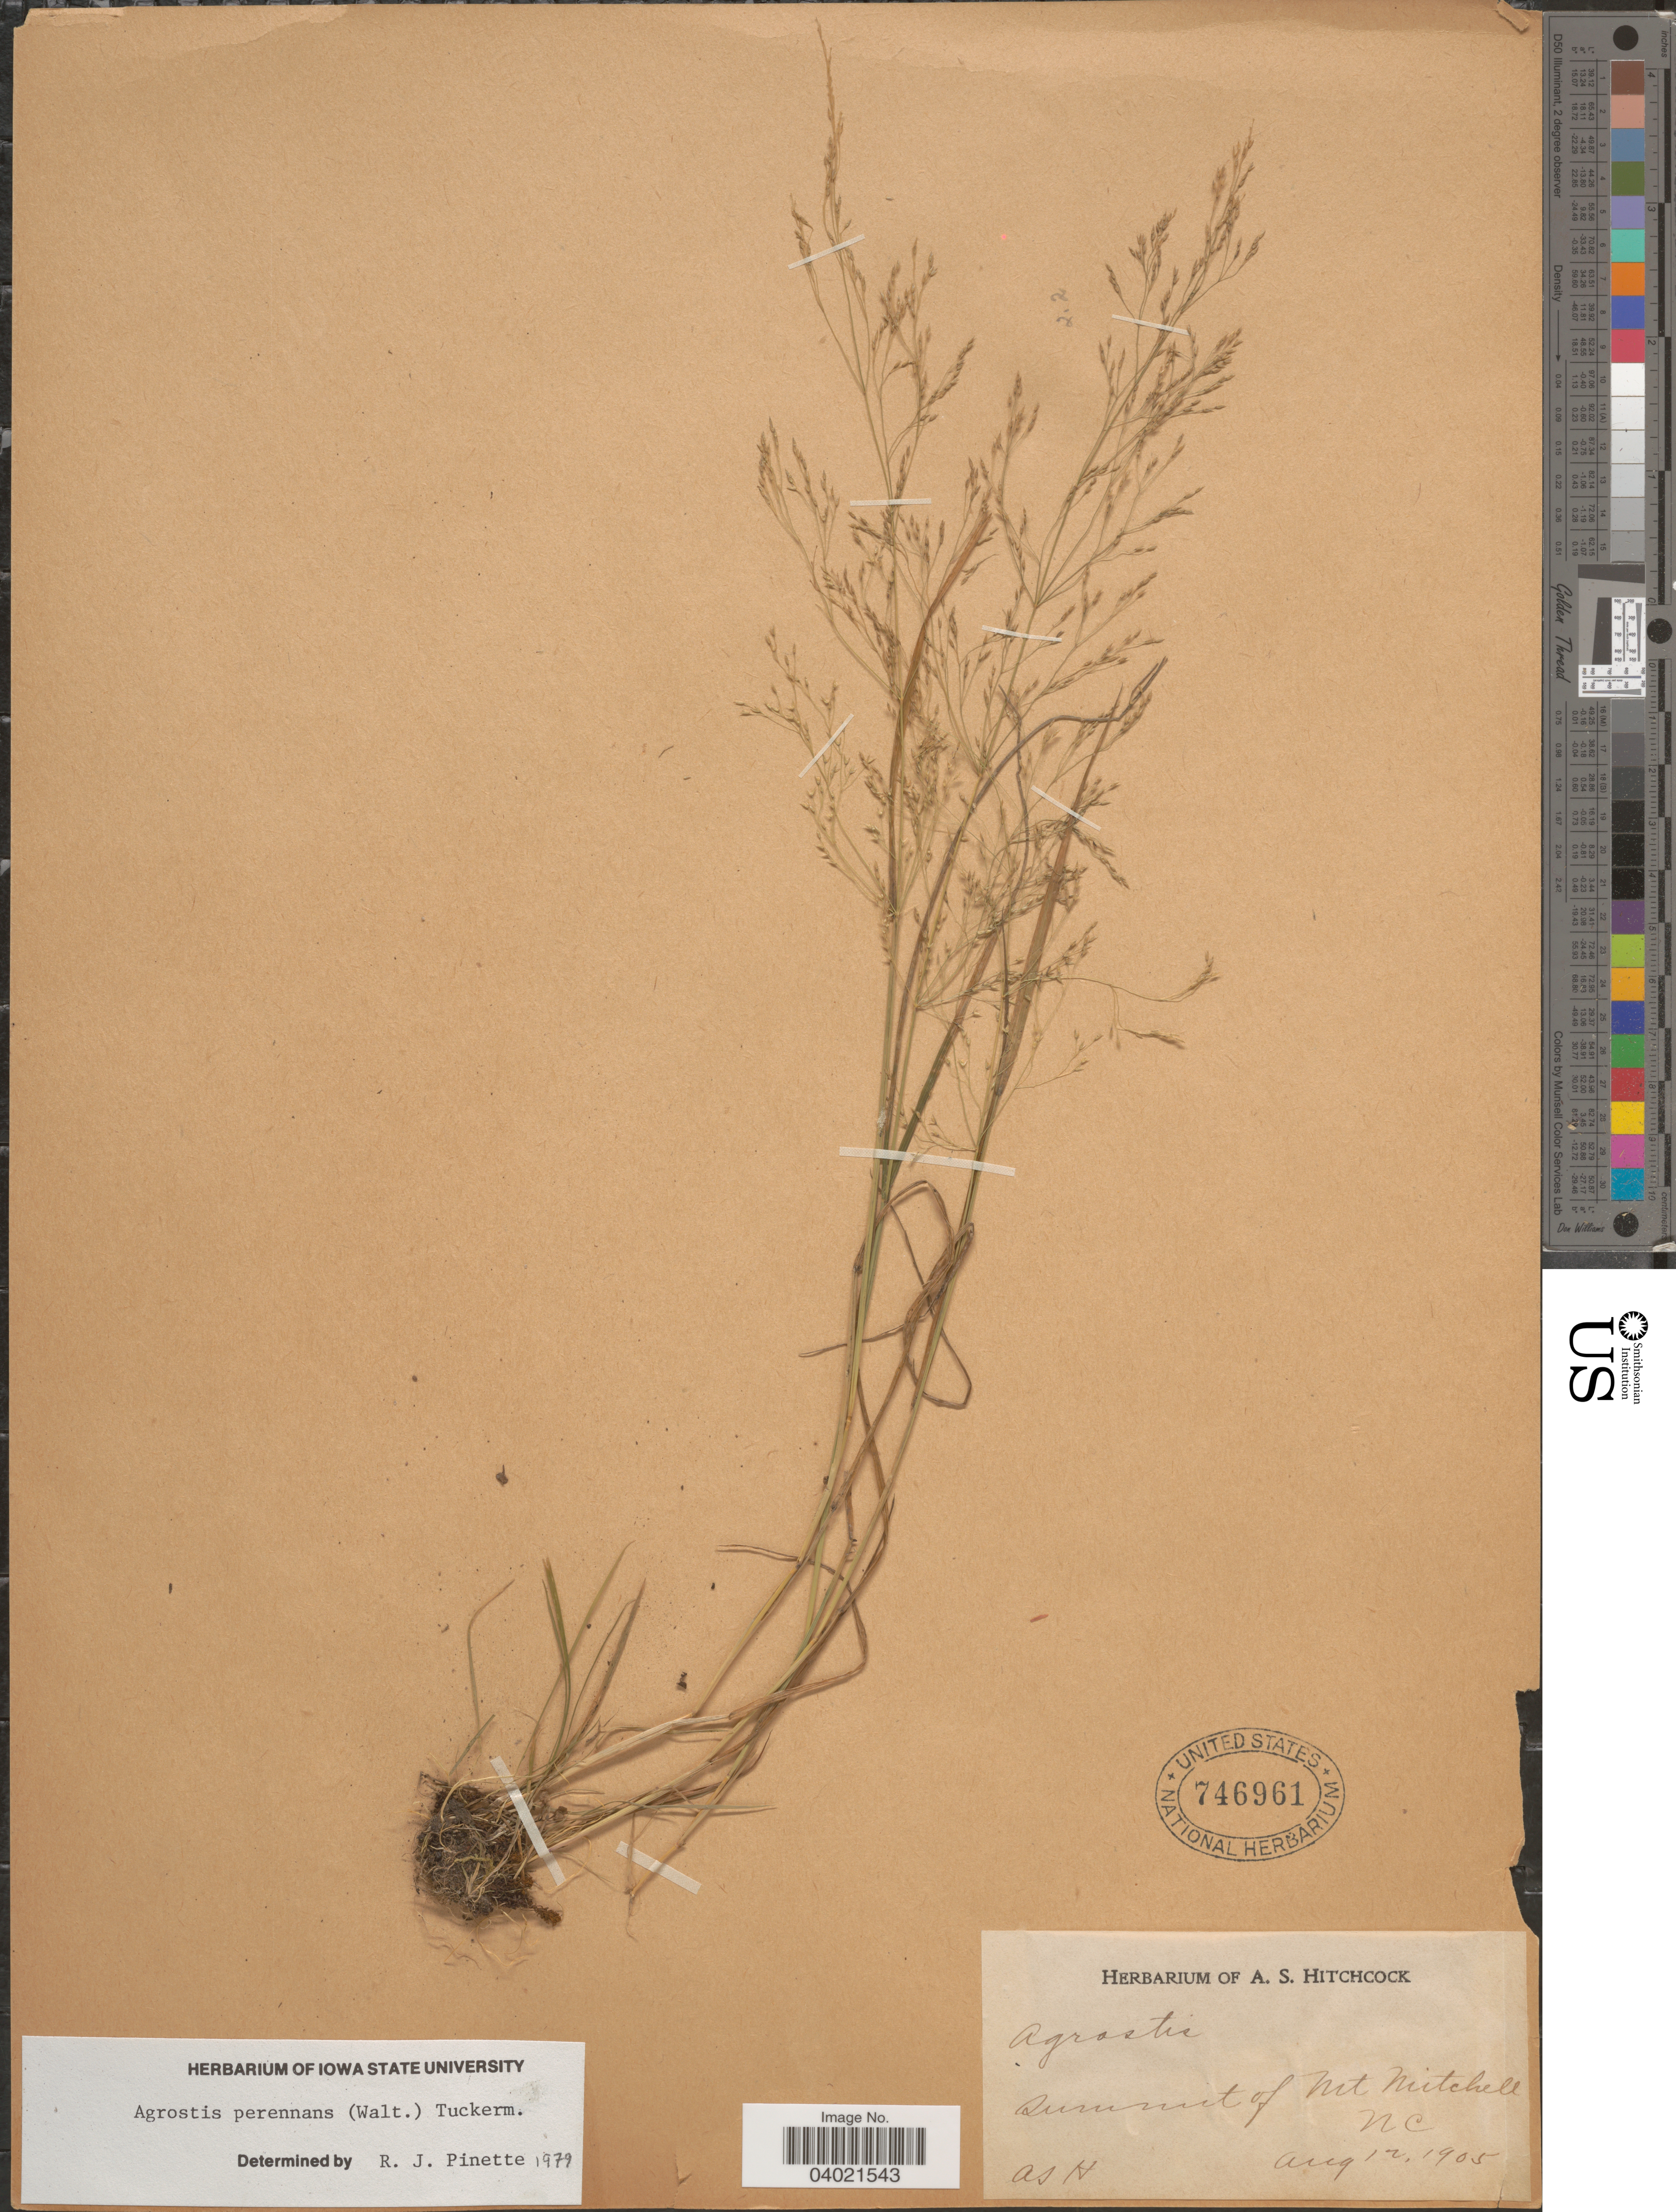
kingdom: Plantae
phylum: Tracheophyta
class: Liliopsida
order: Poales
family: Poaceae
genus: Agrostis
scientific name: Agrostis perennans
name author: (Walter) Tuck.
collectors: A. S. Hitchcock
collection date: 1905-08-12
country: United States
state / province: North Carolina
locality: Summit of Mt Mitchell.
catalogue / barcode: US 746961